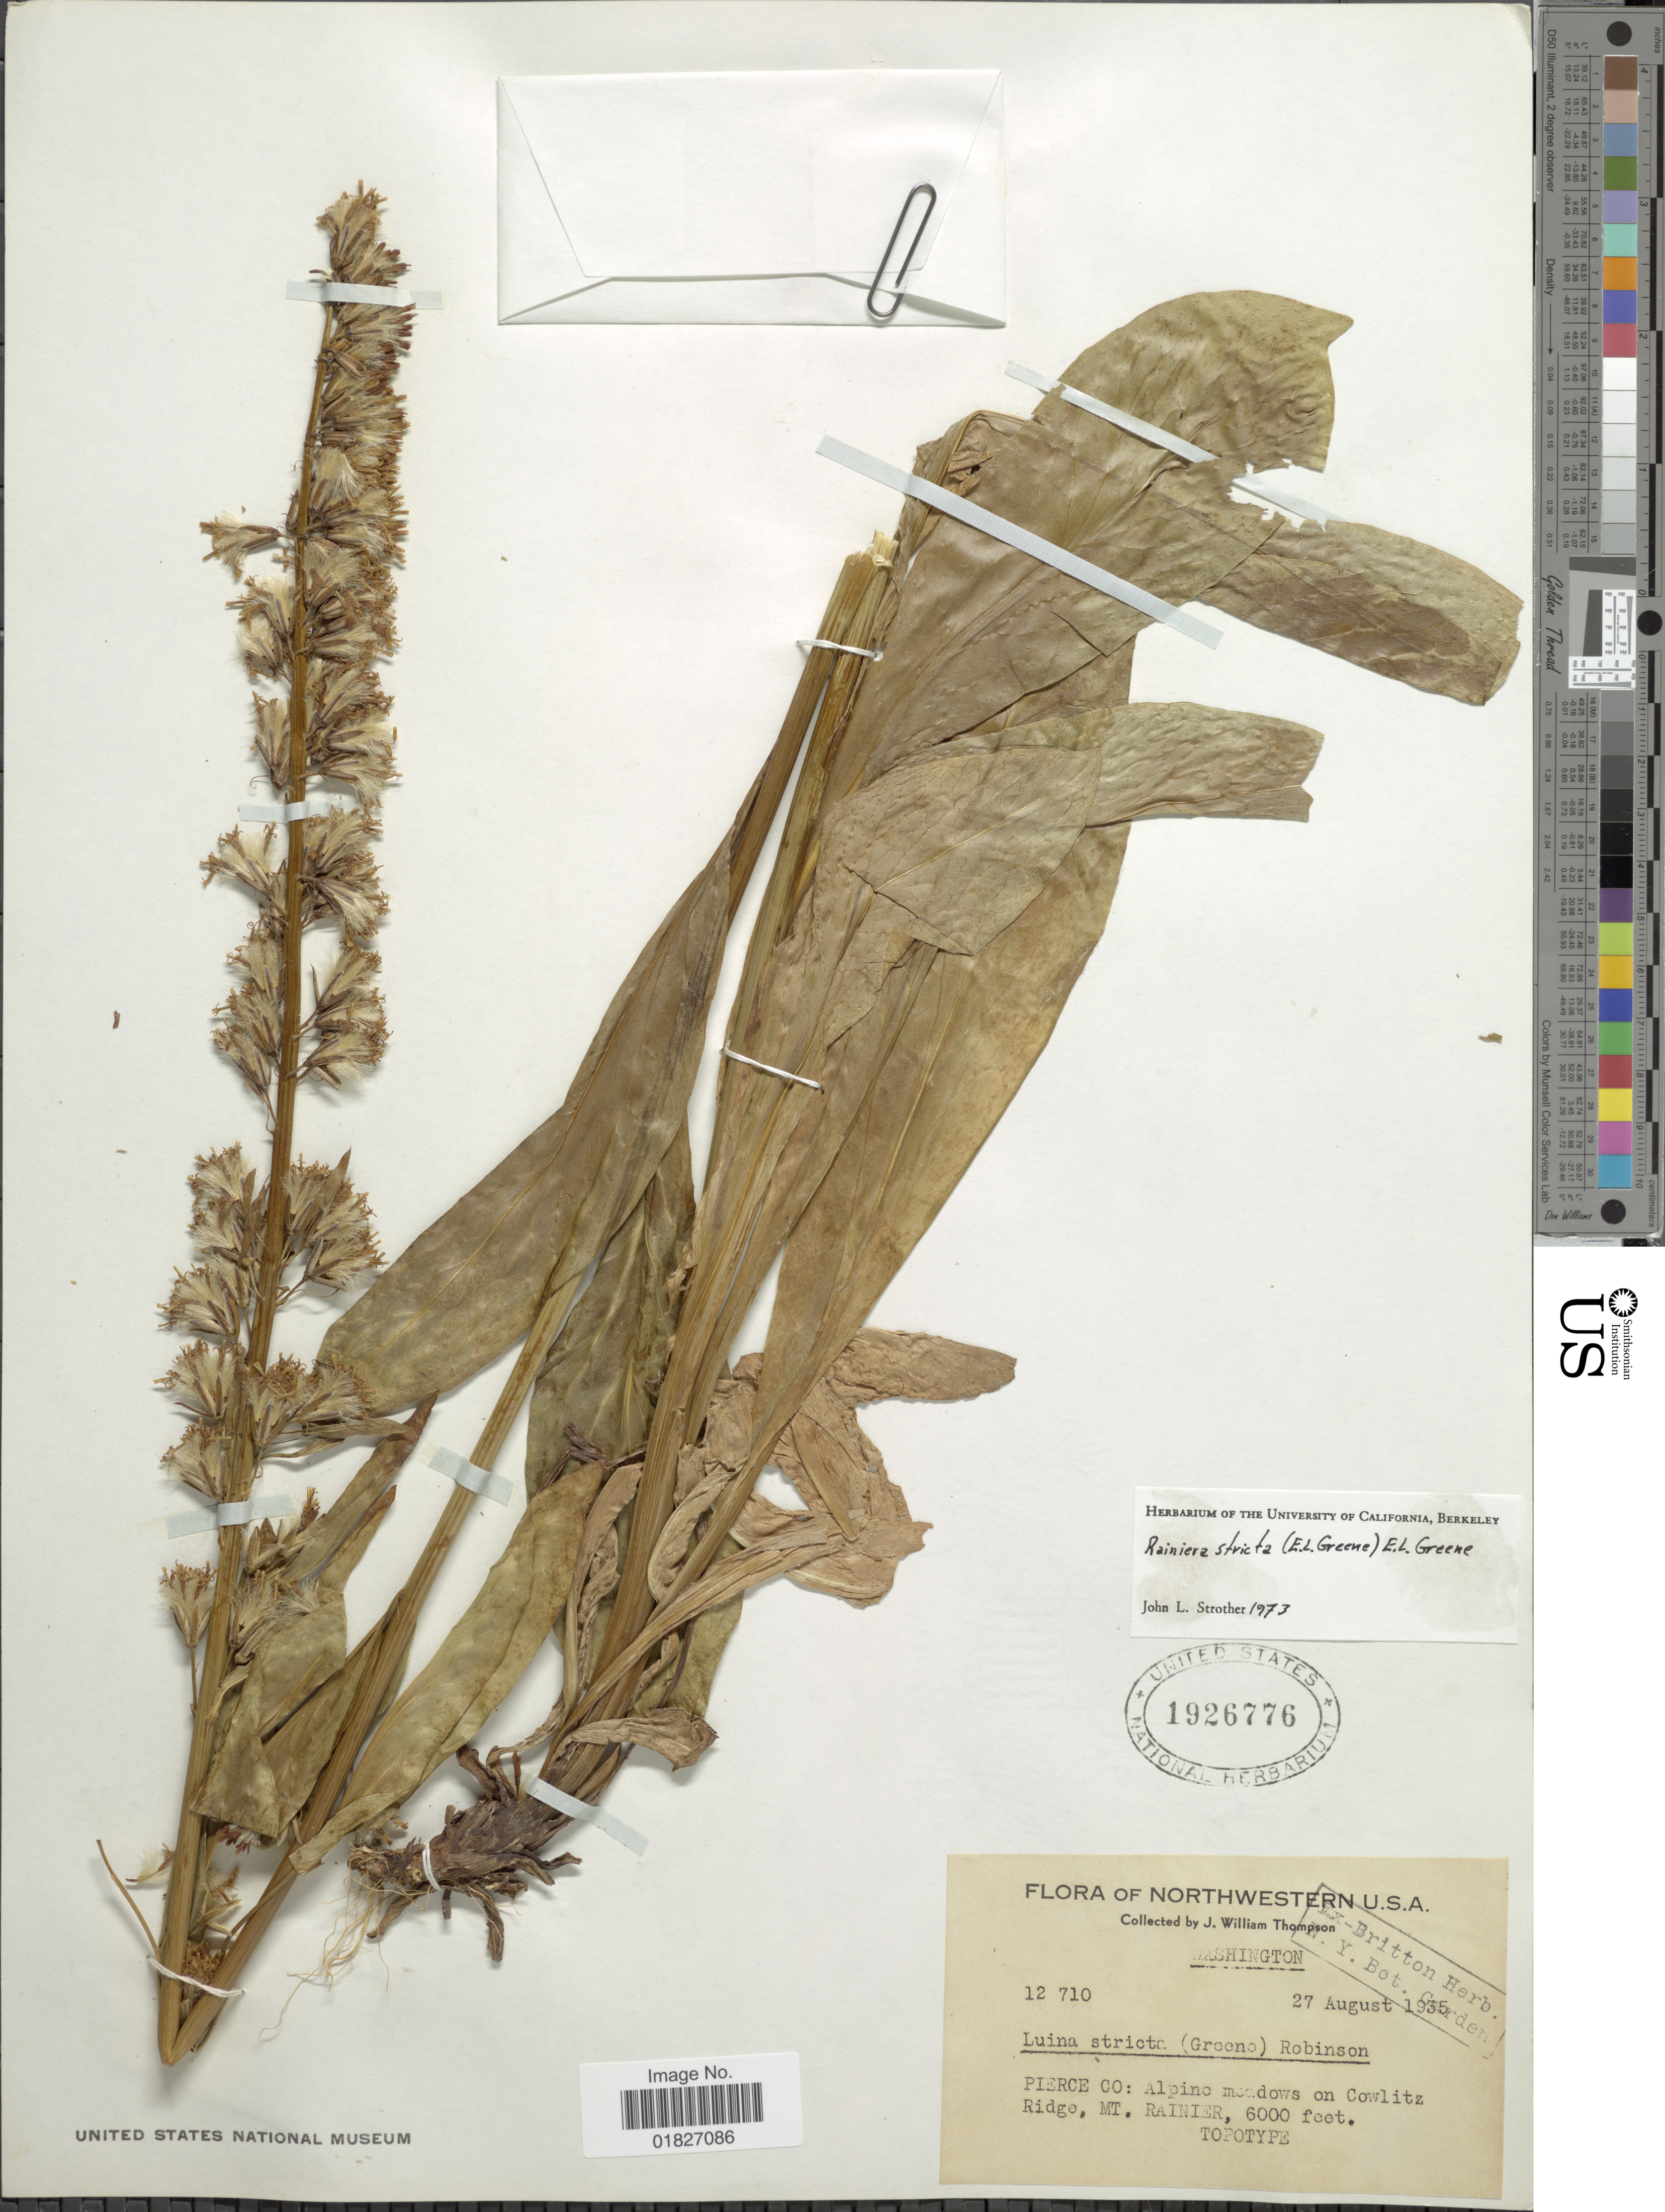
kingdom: Plantae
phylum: Tracheophyta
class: Magnoliopsida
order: Asterales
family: Asteraceae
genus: Prenanthes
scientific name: Prenanthes stricta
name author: Greene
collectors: J. W. Thompson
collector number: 12710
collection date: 1935-08-27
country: United States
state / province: Washington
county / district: Pierce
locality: Northwestern U. S. A., Pierce Co, Cowlitz Ridge, Mt. Rainier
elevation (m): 1829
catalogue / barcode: US 1926776